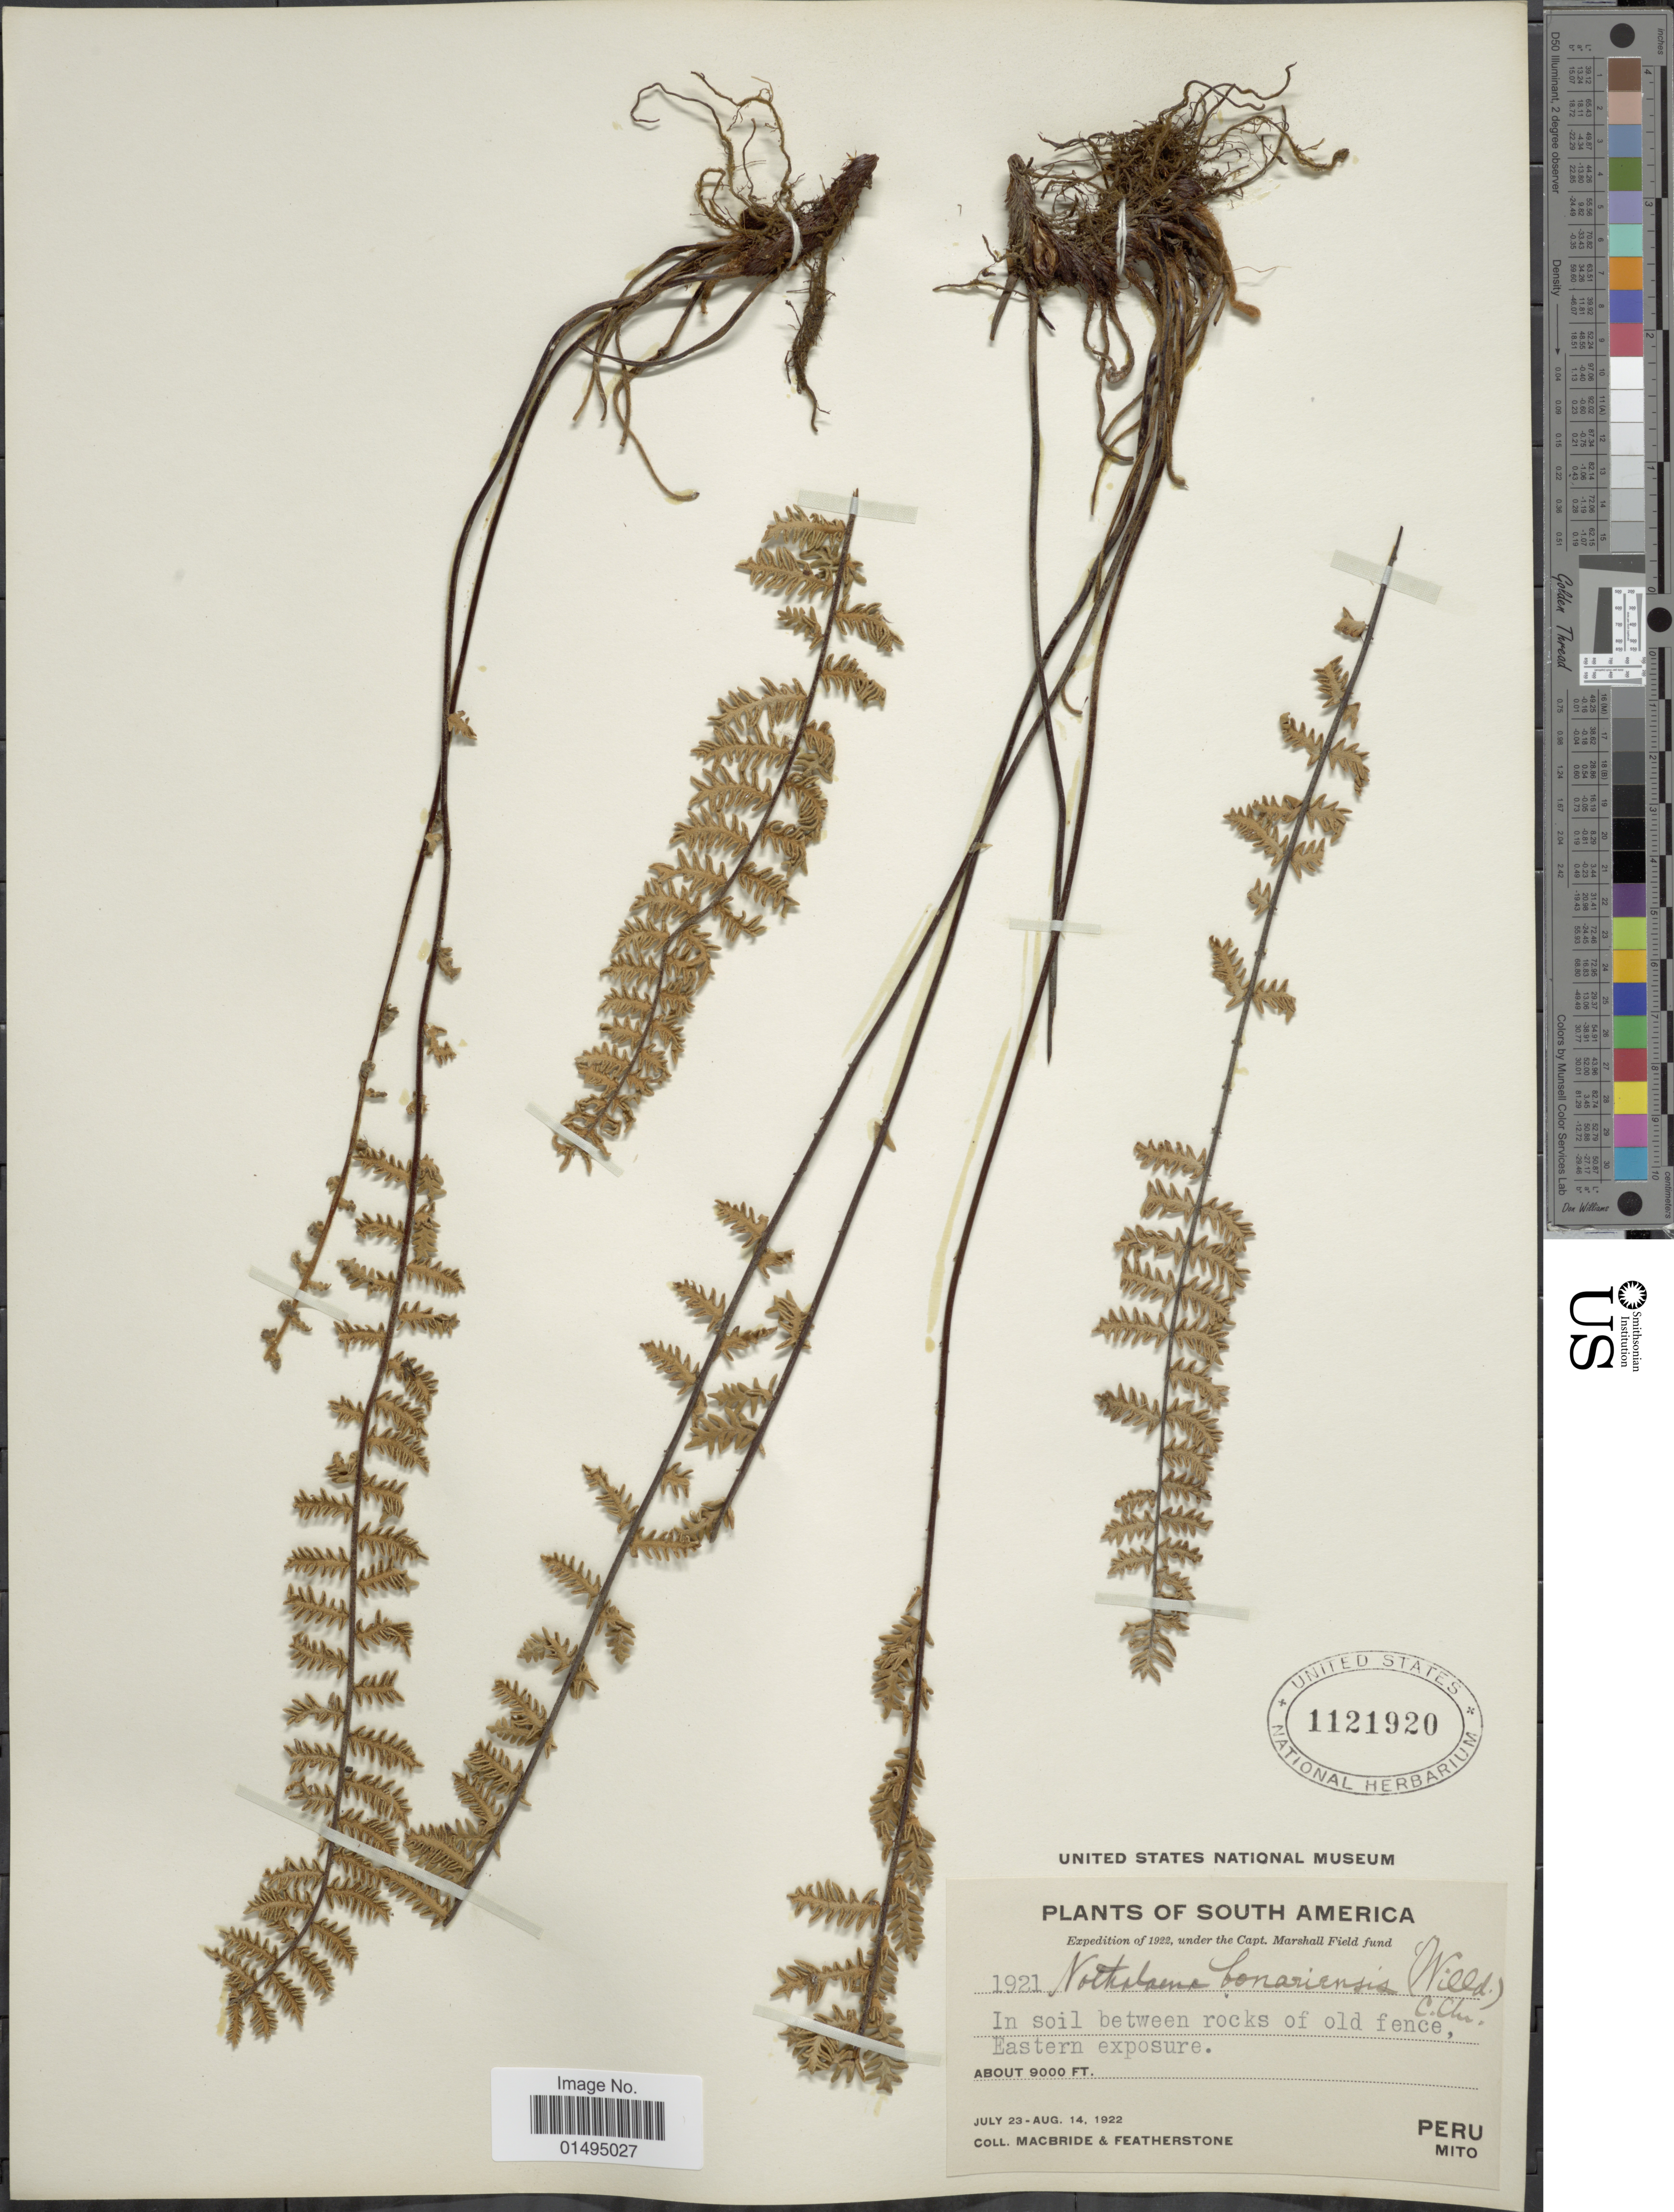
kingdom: Plantae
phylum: Tracheophyta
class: Polypodiopsida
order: Polypodiales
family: Pteridaceae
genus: Myriopteris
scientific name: Myriopteris aurea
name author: (Poir.) Grusz & Windham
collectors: Macbride, -- & -. Featherstone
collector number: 1921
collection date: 1922-07-23/1922-08-14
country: Peru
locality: In Soil between rocks of old fence, Eastern exposure, Mito. South America.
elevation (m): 2743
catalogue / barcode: US 1121920